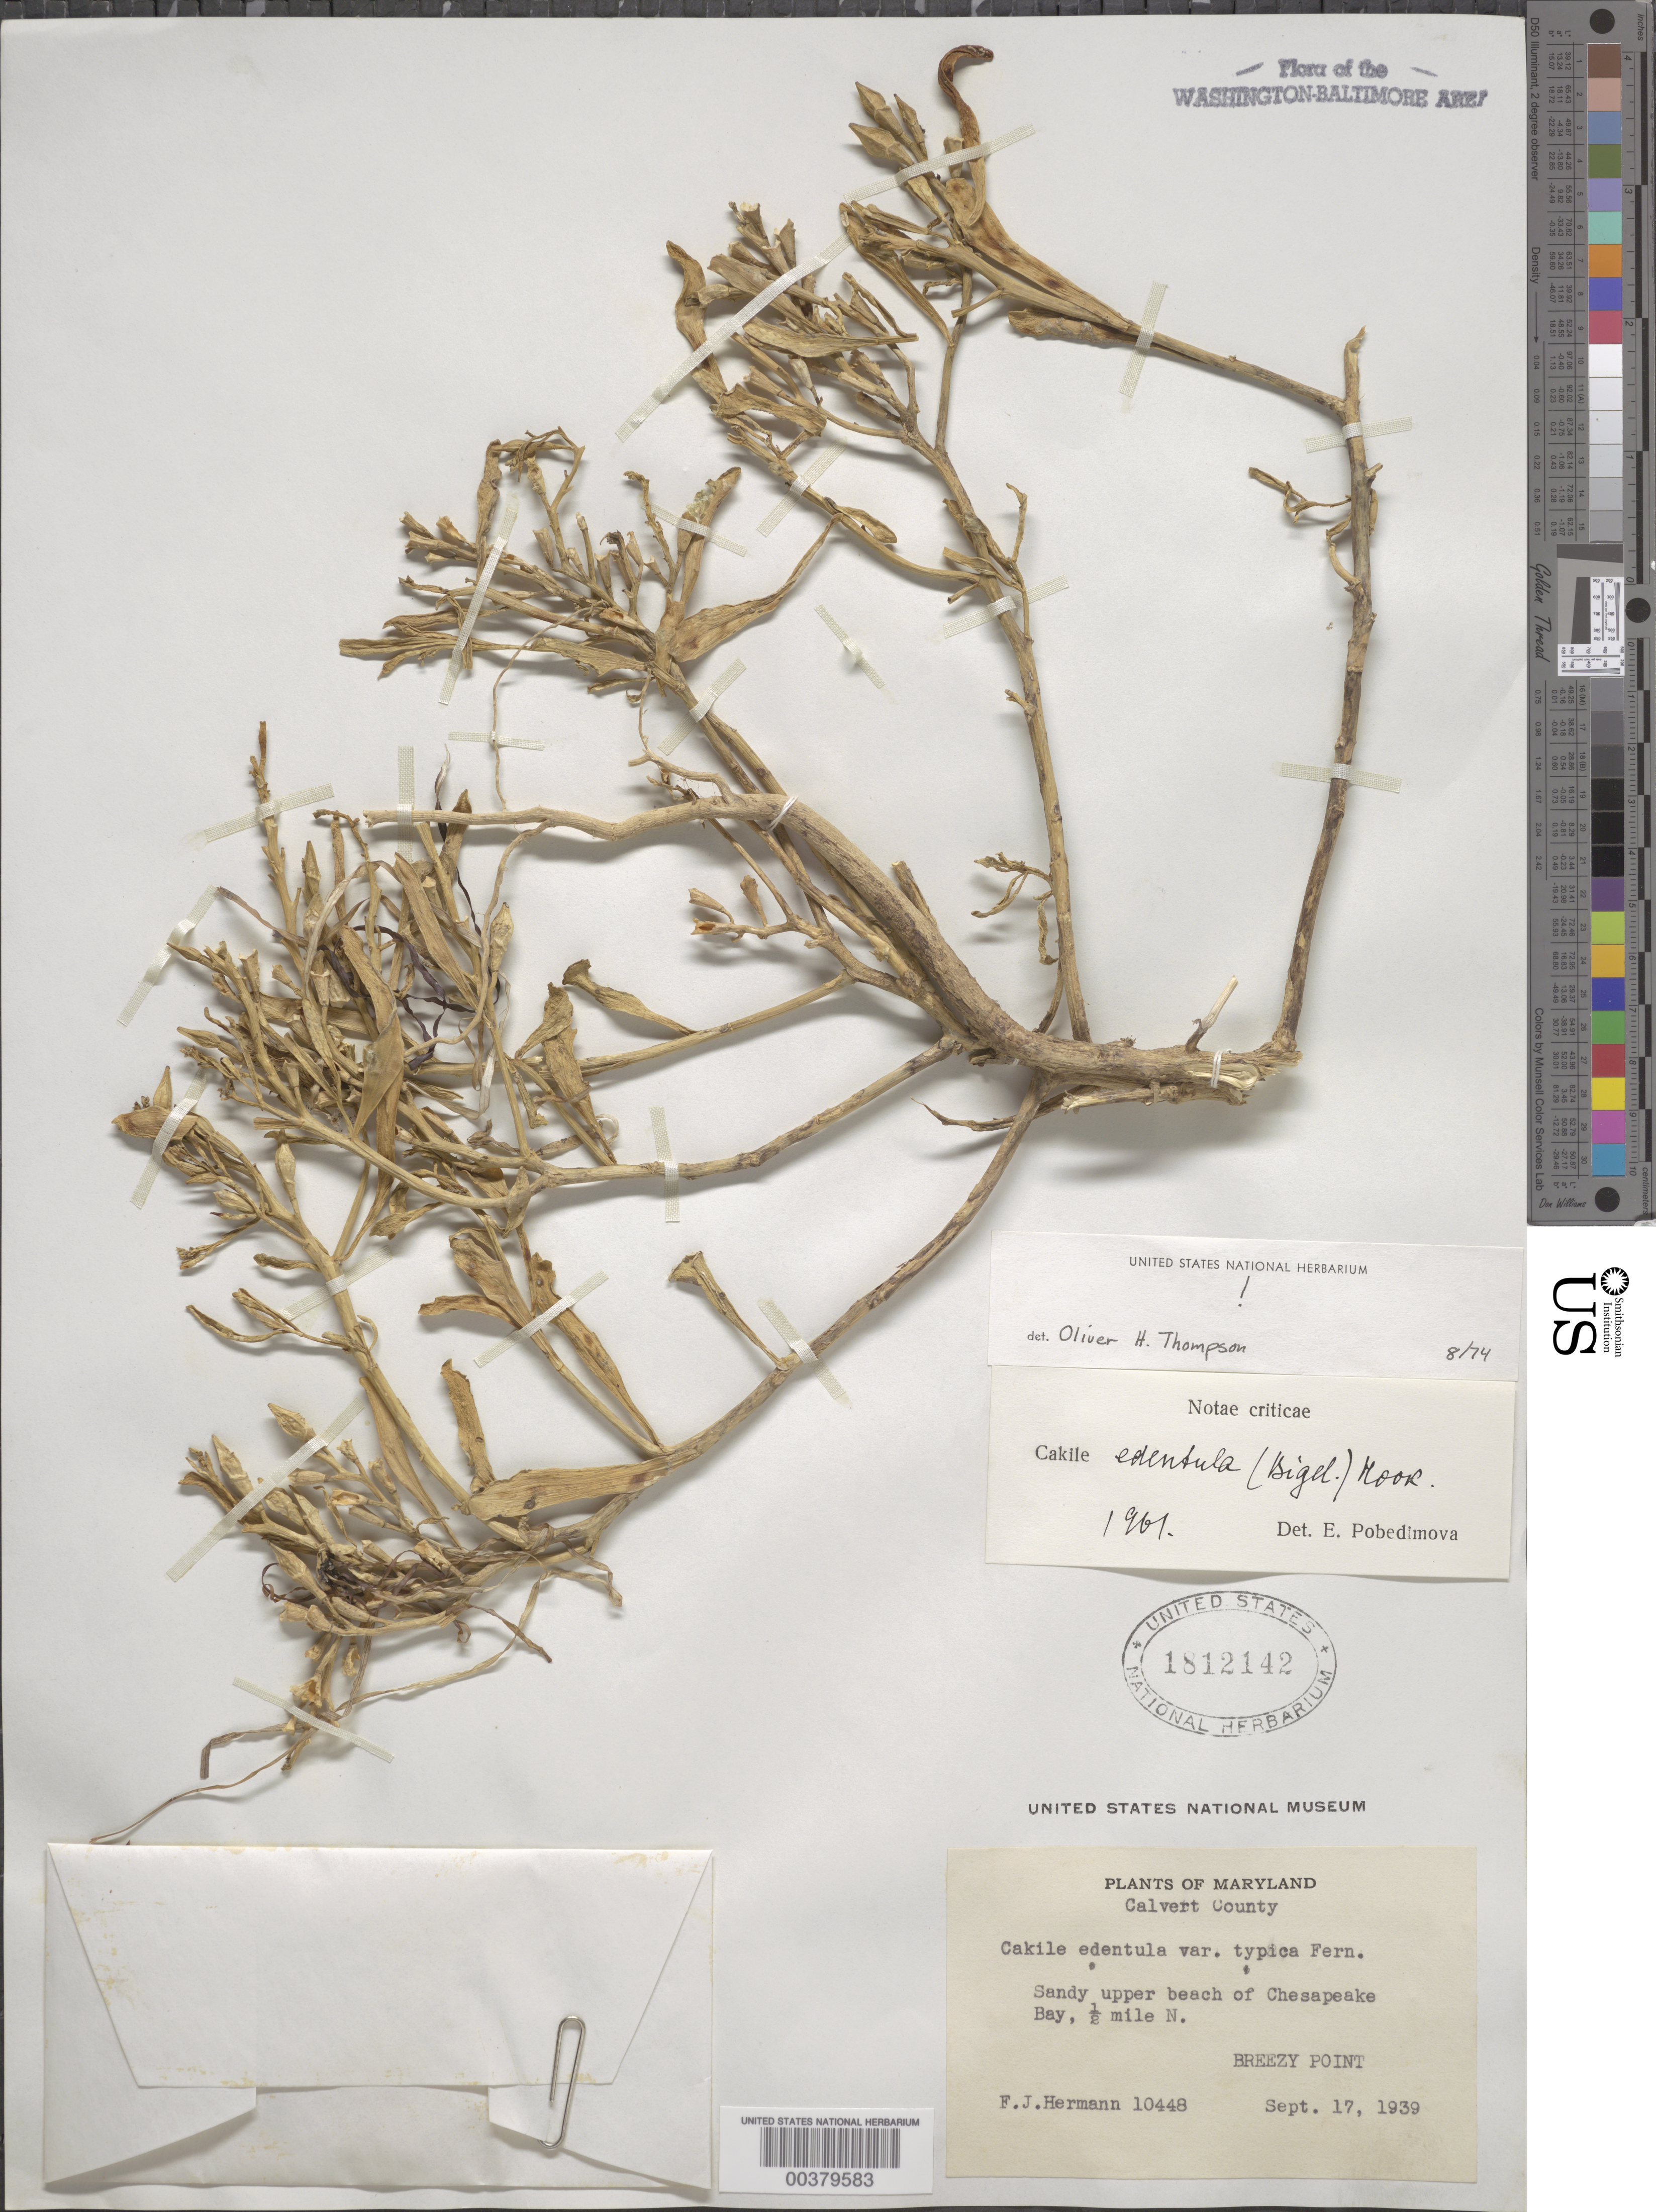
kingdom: Plantae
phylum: Tracheophyta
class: Magnoliopsida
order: Brassicales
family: Brassicaceae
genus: Cakile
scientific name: Cakile edentula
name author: (Bigelow) Hook.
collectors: F. J. Hermann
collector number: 10448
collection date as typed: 17 Sep 1939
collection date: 1939-09-17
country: United States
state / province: Maryland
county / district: Calvert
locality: Chesapeake Bay, north of Breezy Point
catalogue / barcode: US 1812142